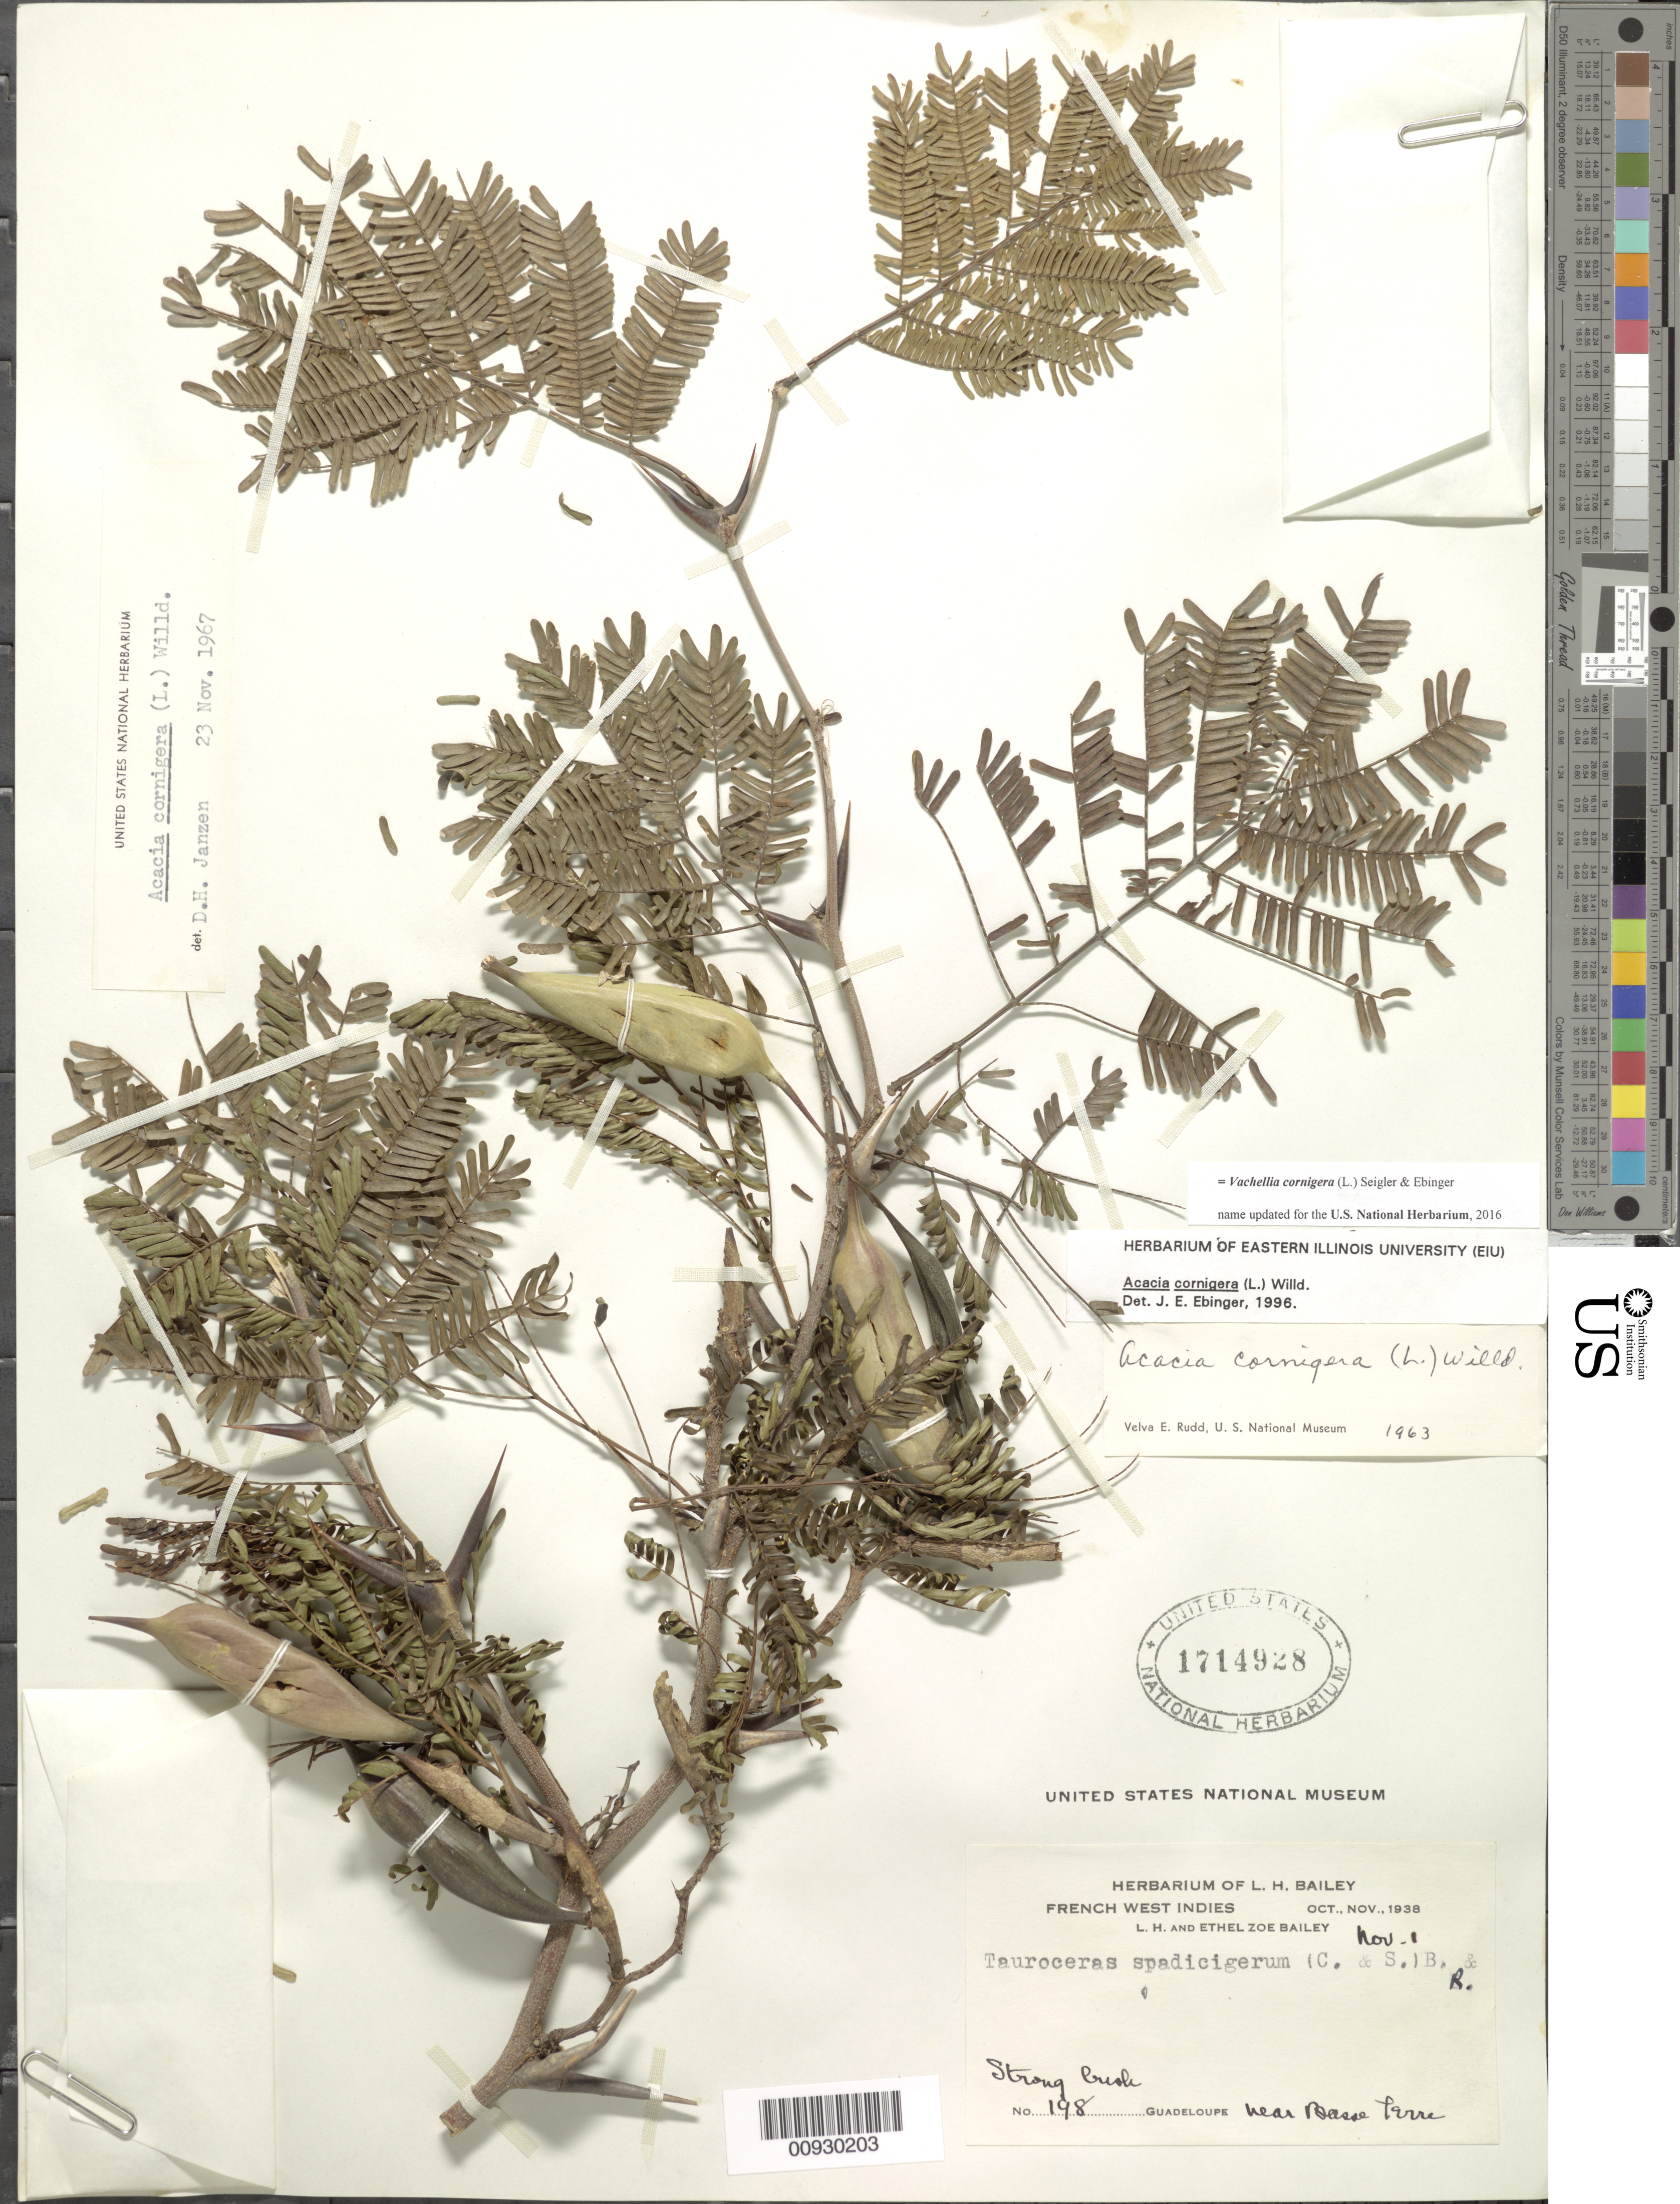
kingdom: Plantae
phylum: Tracheophyta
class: Magnoliopsida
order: Fabales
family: Fabaceae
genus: Vachellia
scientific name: Vachellia cornigera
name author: (L.) Seigler & Ebinger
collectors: L. H. Bailey & E. Z. Bailey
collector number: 198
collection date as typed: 01 Nov 1938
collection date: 1938-11-01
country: Guadeloupe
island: Basse Terre [Guadeloupe]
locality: near roasse larre (?)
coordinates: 0 N, 0 E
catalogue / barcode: US 1714928